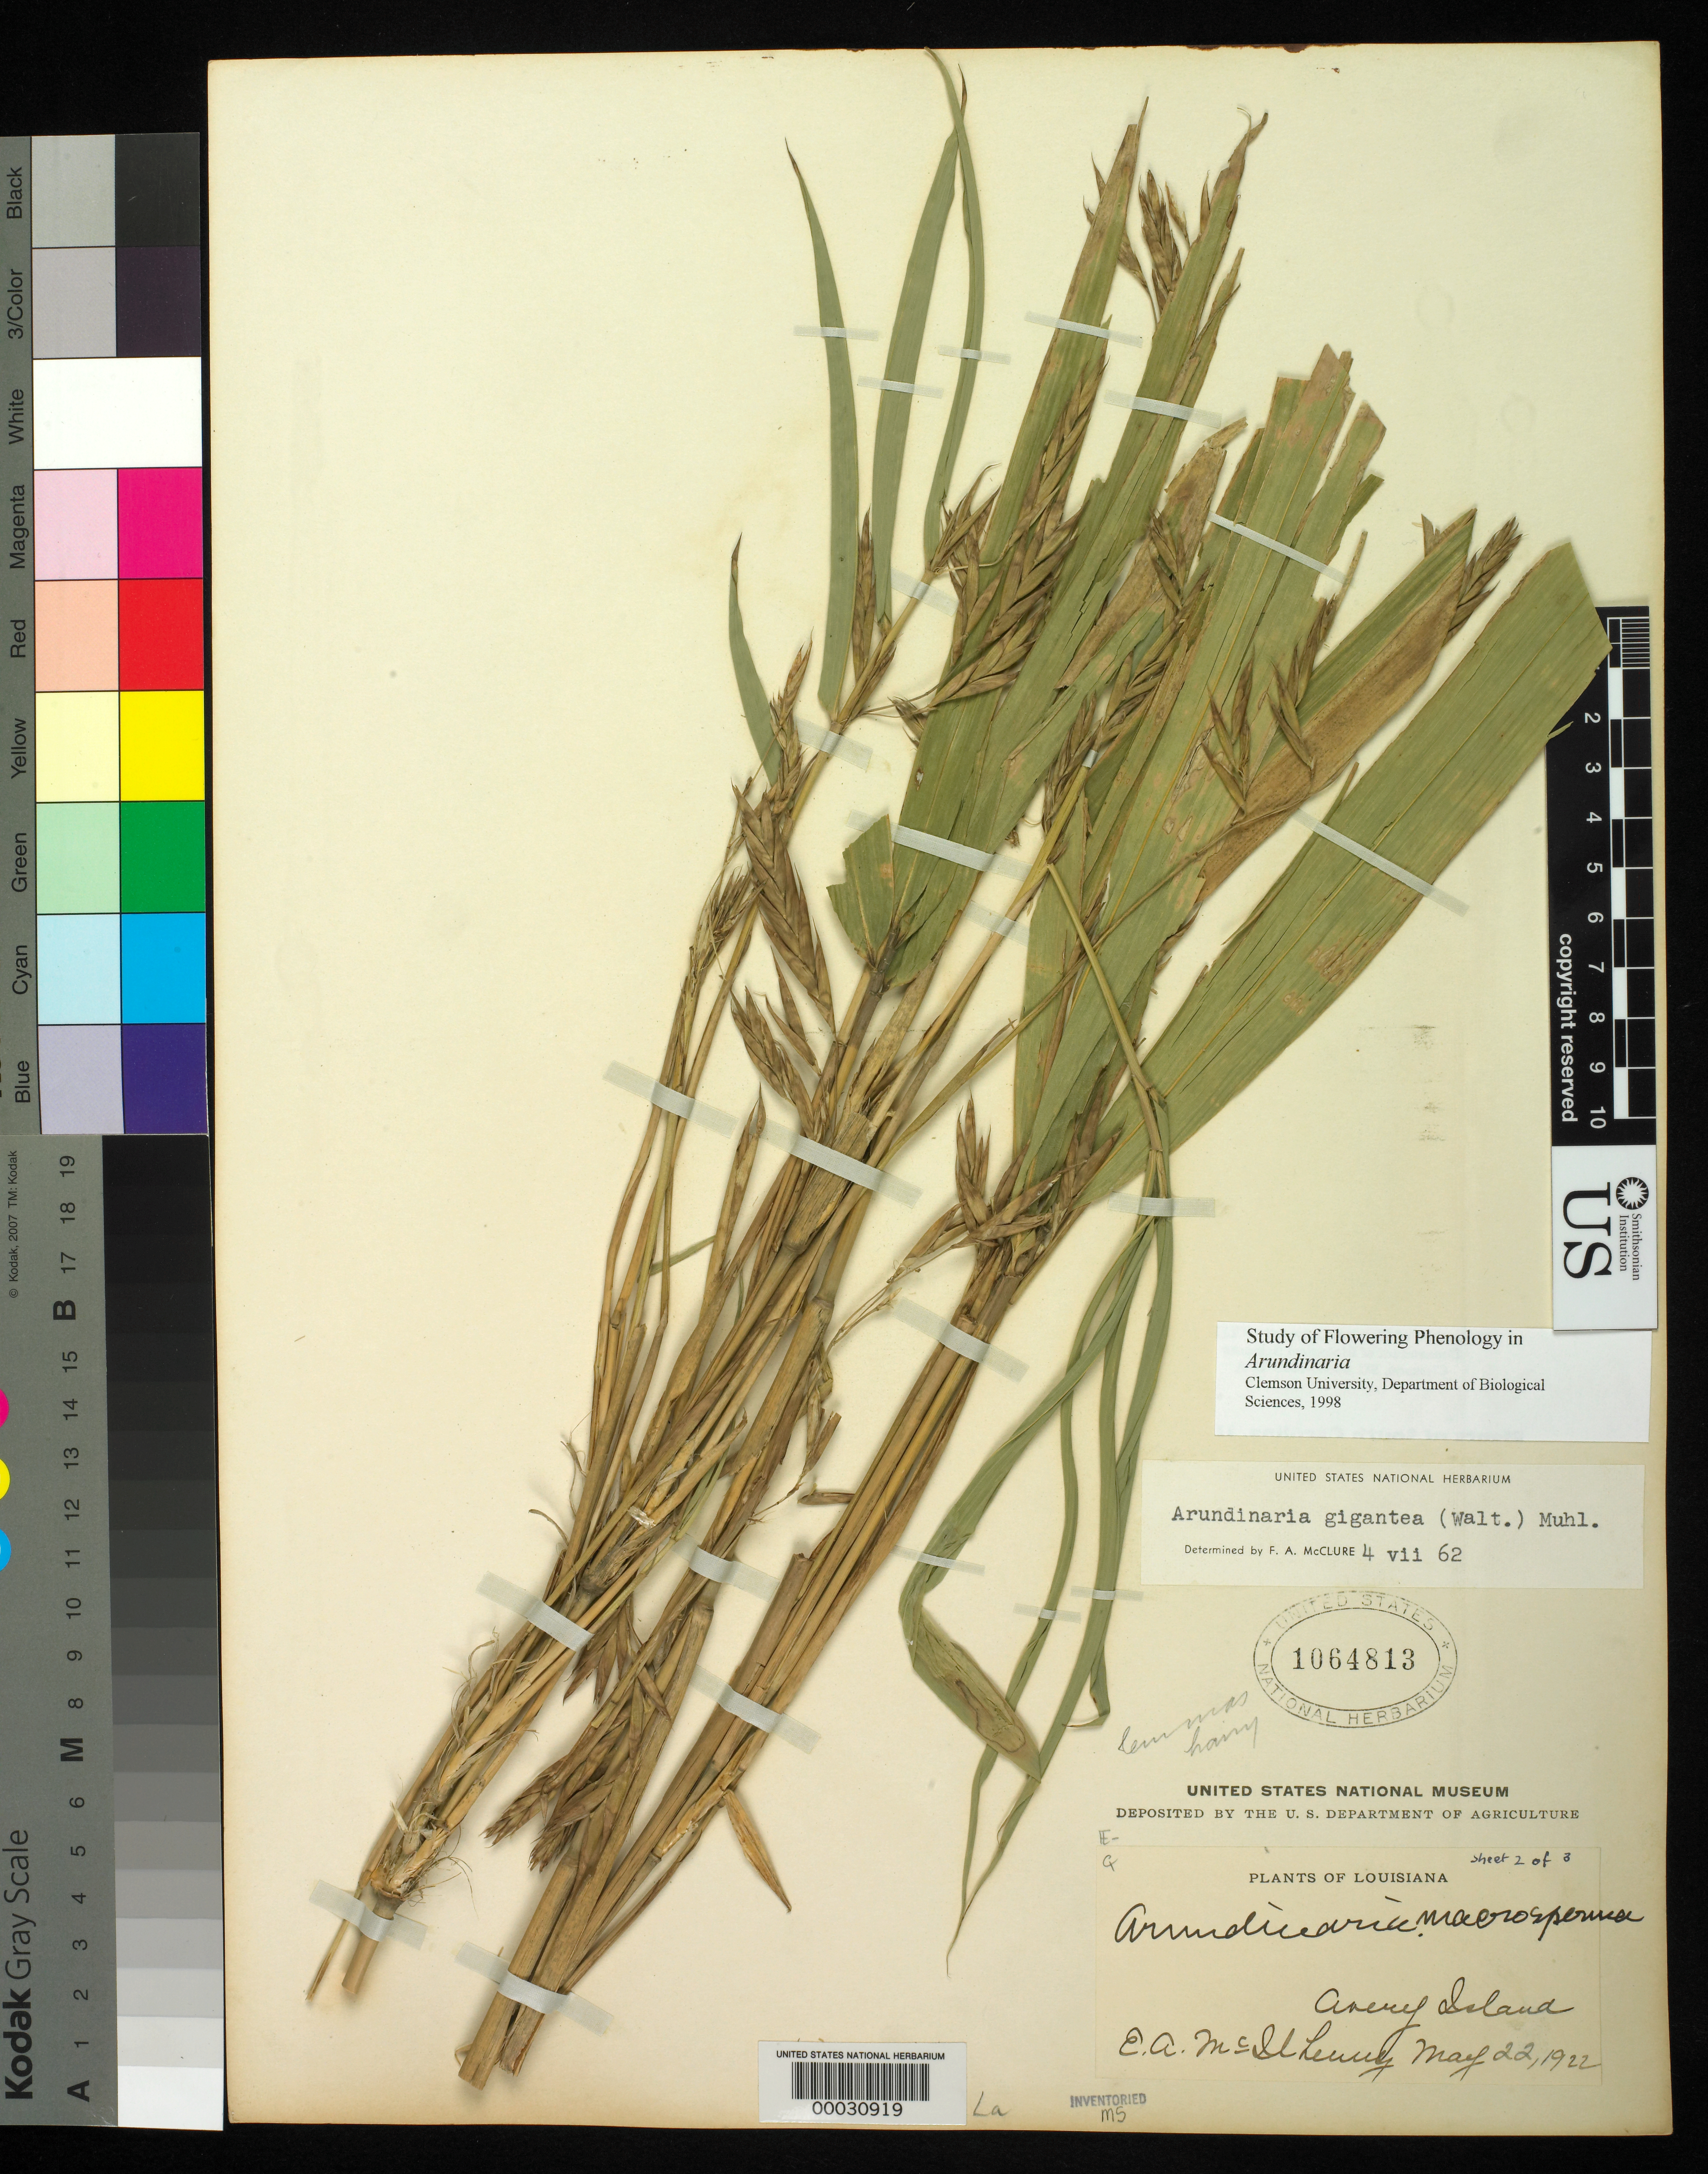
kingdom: Plantae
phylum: Tracheophyta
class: Liliopsida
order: Poales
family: Poaceae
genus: Arundinaria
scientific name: Arundinaria gigantea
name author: (Walter) Muhl.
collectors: E. McIlhenny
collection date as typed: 22 May 1922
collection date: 1922-05-22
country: United States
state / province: Louisiana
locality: Avery island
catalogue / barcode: US 1064813